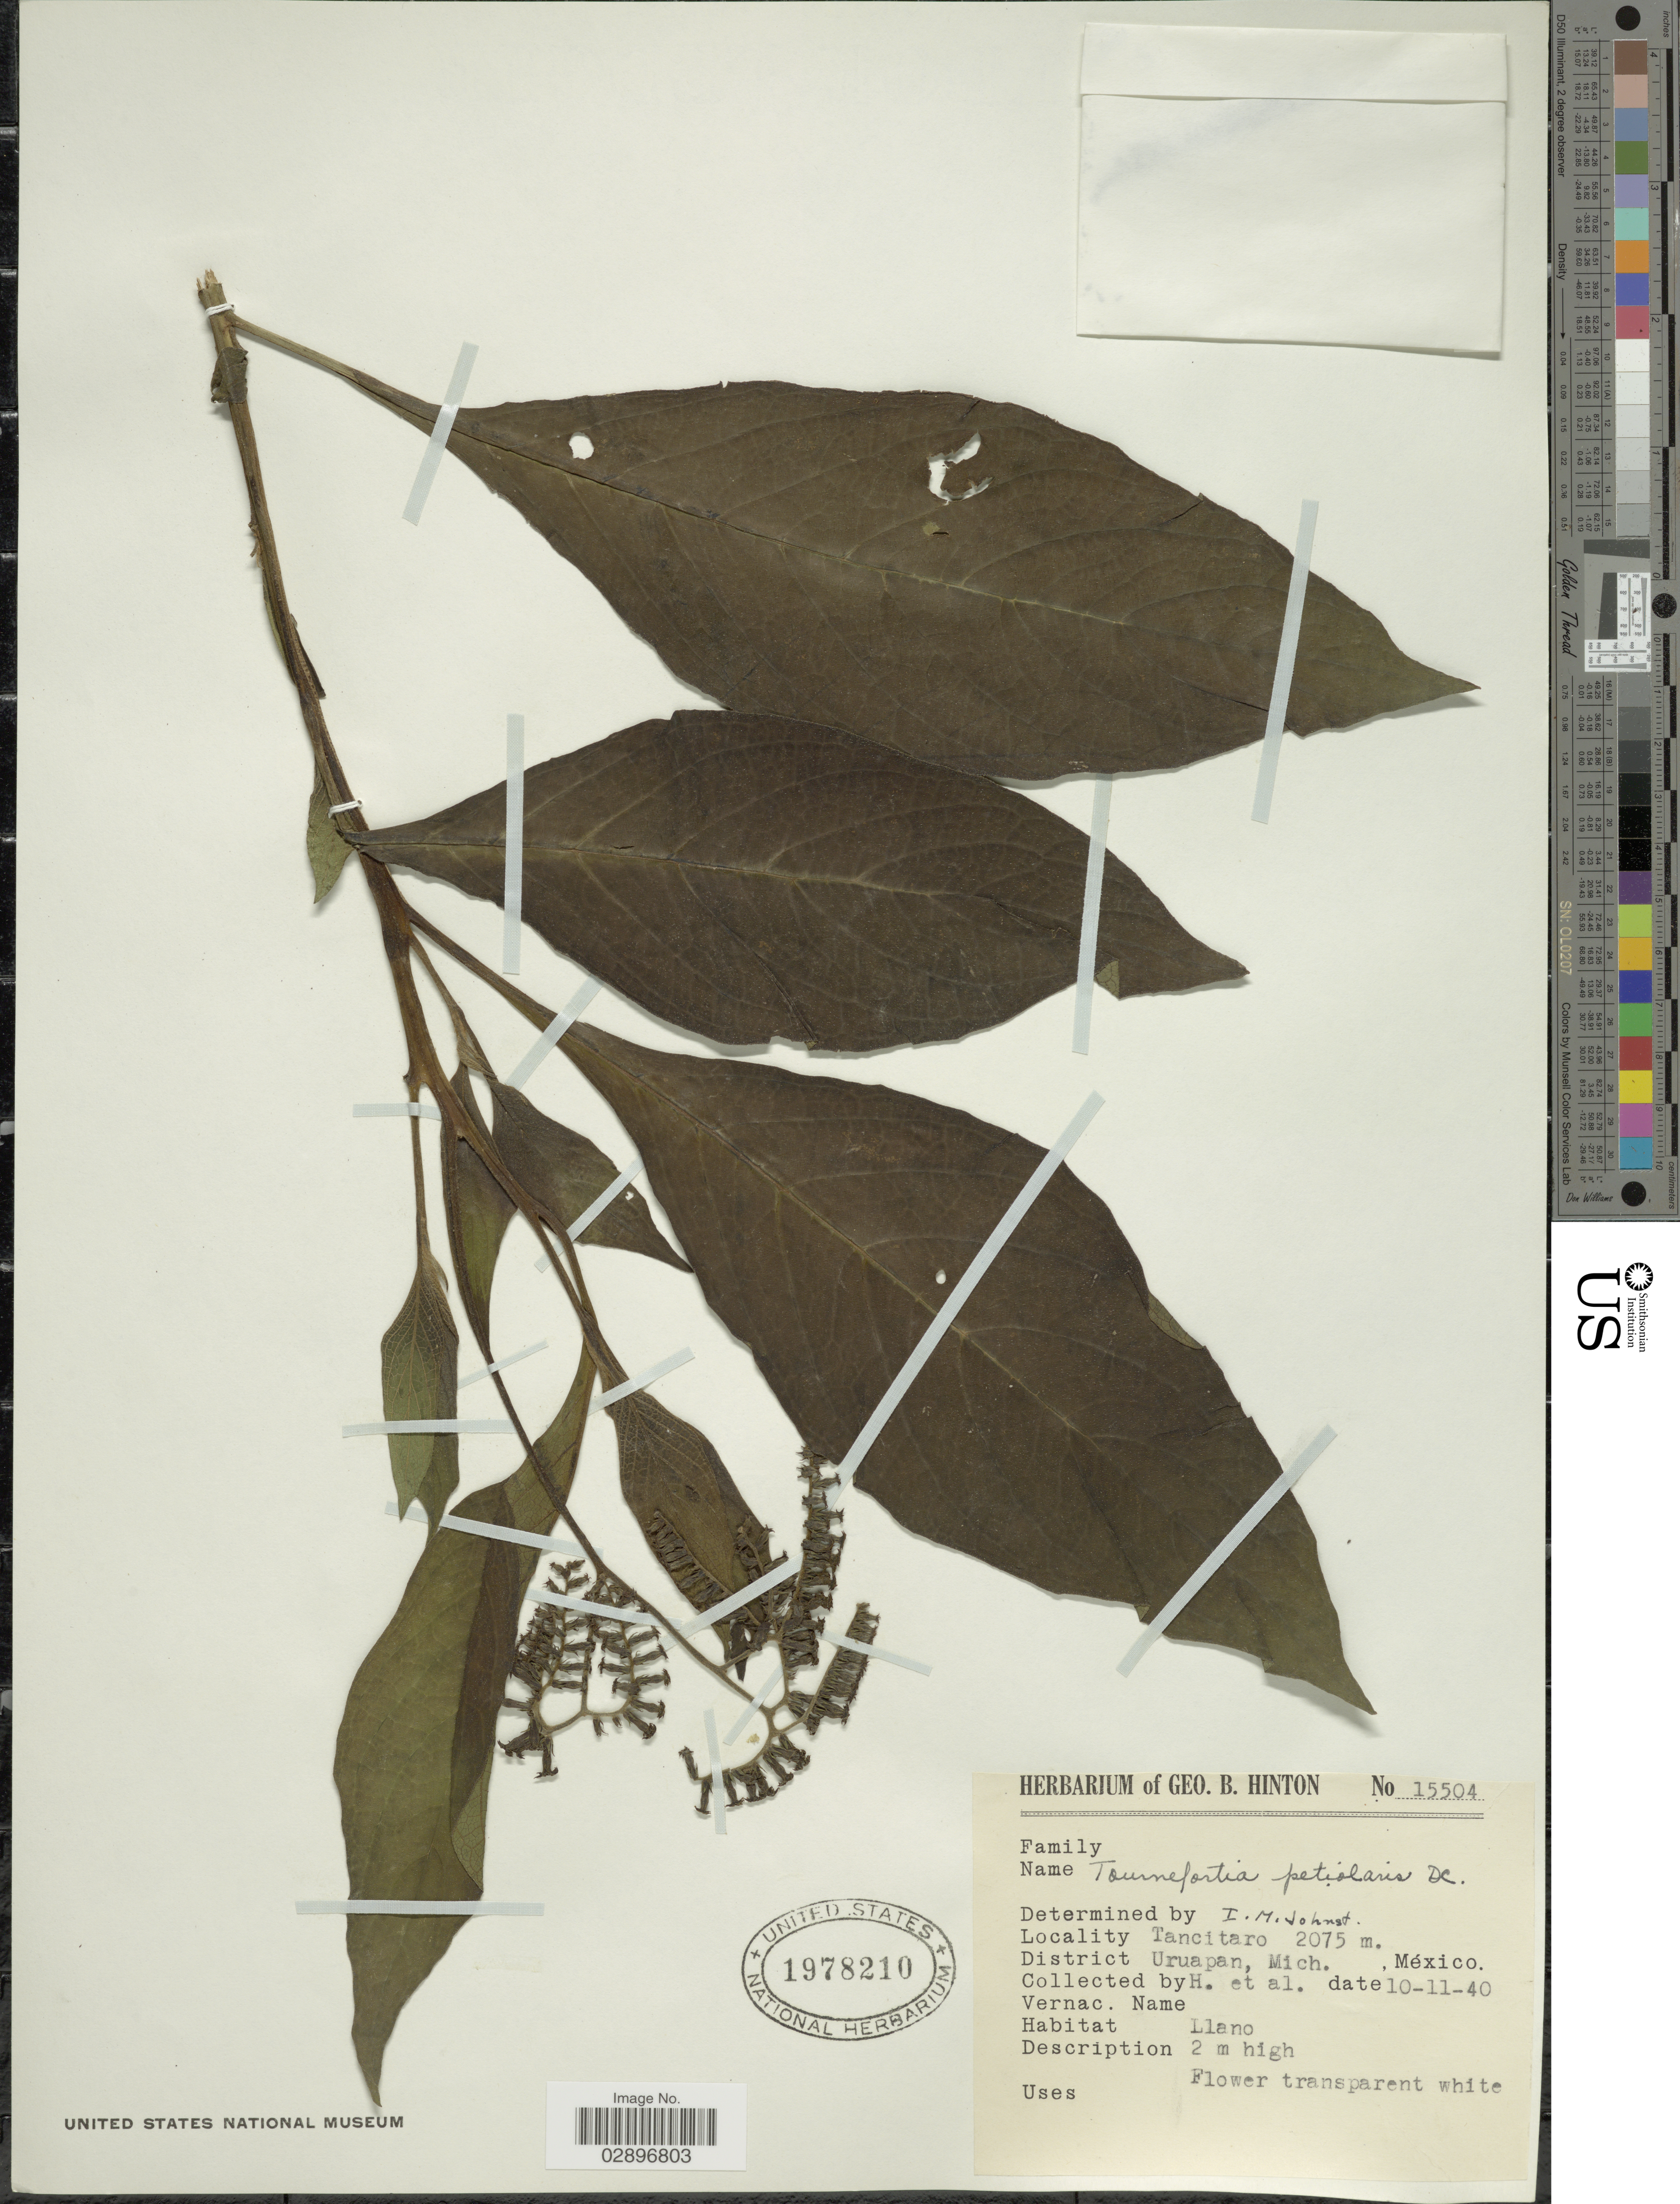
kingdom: Plantae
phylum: Tracheophyta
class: Magnoliopsida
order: Boraginales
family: Heliotropiaceae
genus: Tournefortia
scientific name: Tournefortia petiolaris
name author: DC.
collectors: G. B. Hinton & et al.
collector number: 15504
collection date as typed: Transcribed d/m/y: 10/11/40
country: Mexico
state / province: Michoacán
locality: Tancitaro. District Uruapan.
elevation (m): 2075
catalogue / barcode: US 1978210